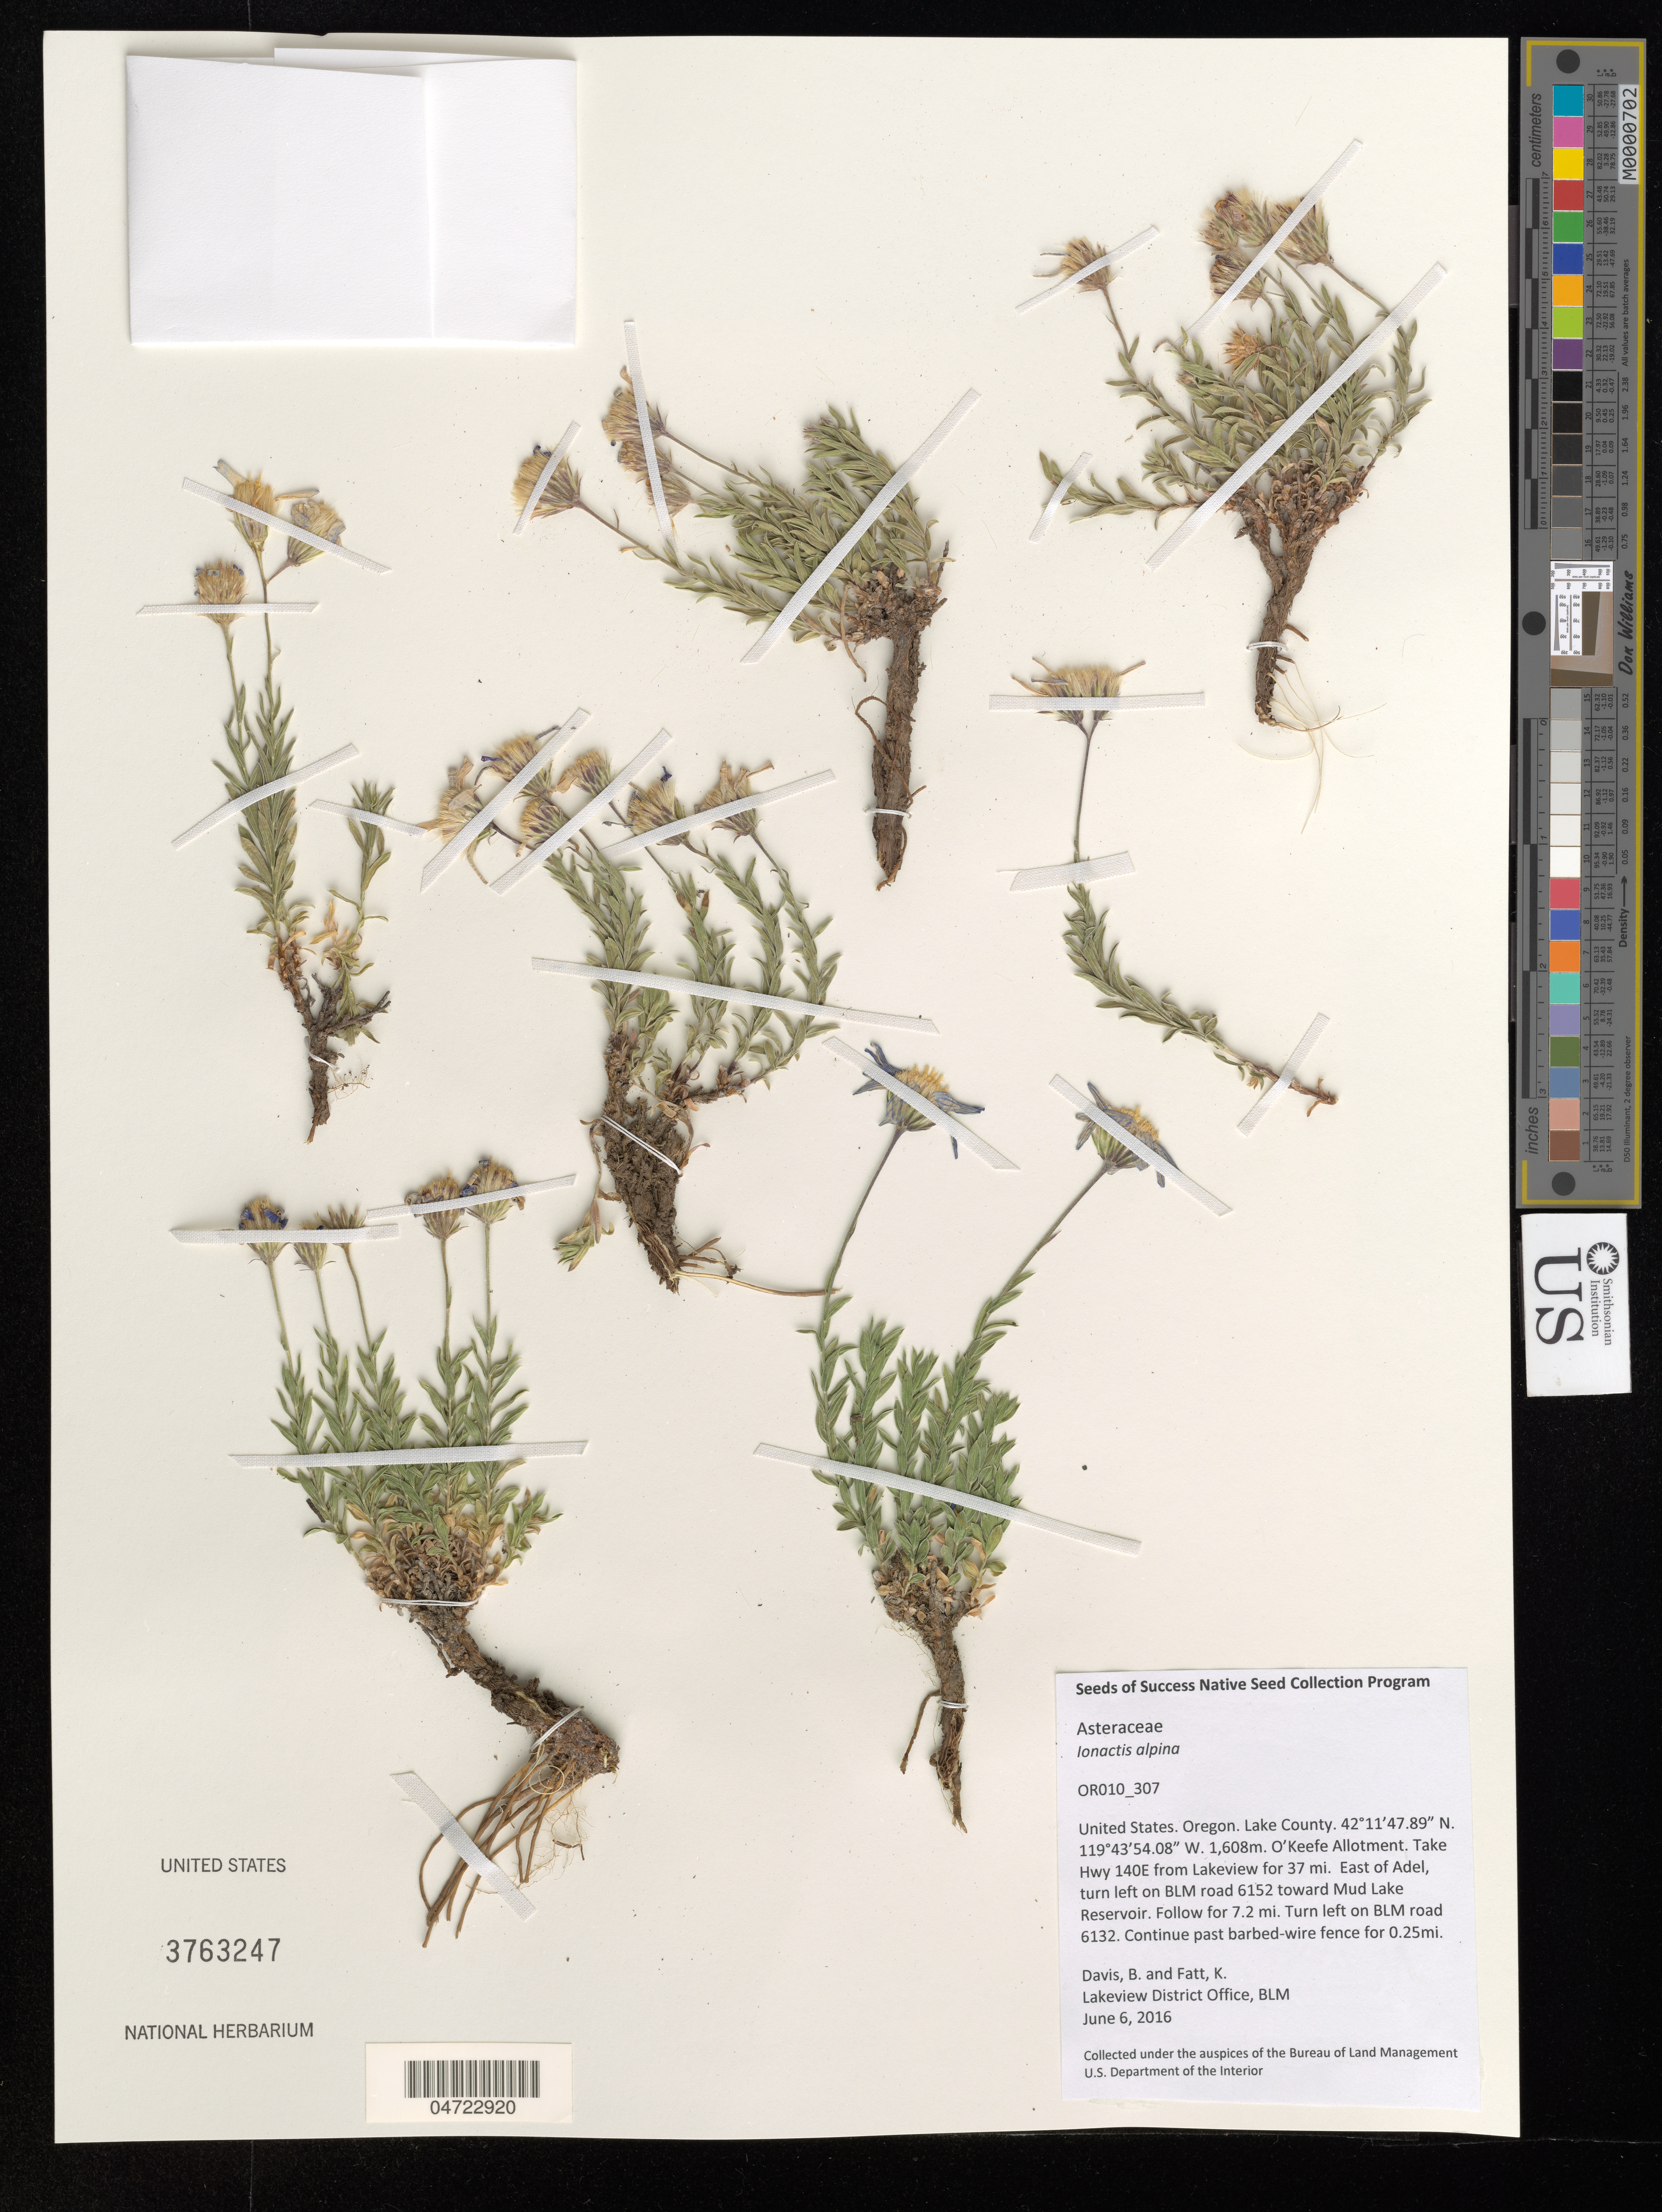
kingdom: Plantae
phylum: Tracheophyta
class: Magnoliopsida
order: Asterales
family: Asteraceae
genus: Ionactis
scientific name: Ionactis alpina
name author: (Nutt.) Greene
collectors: B. Davis & K. Fatt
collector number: OR010_307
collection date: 2016-06-06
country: United States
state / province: Oregon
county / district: Lake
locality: Lake County. O'Keefe Allotment. Take Hwy 140E from Lakeview for 37 mi. East of Adel, turn left on BLM road 6152 toward Mud Lake Reservoir. Follow for 7.2 mi. Turn left on BLM road 6132. Continue past barbed-wire fence for 0.25mi.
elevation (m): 1608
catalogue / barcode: US 3763247